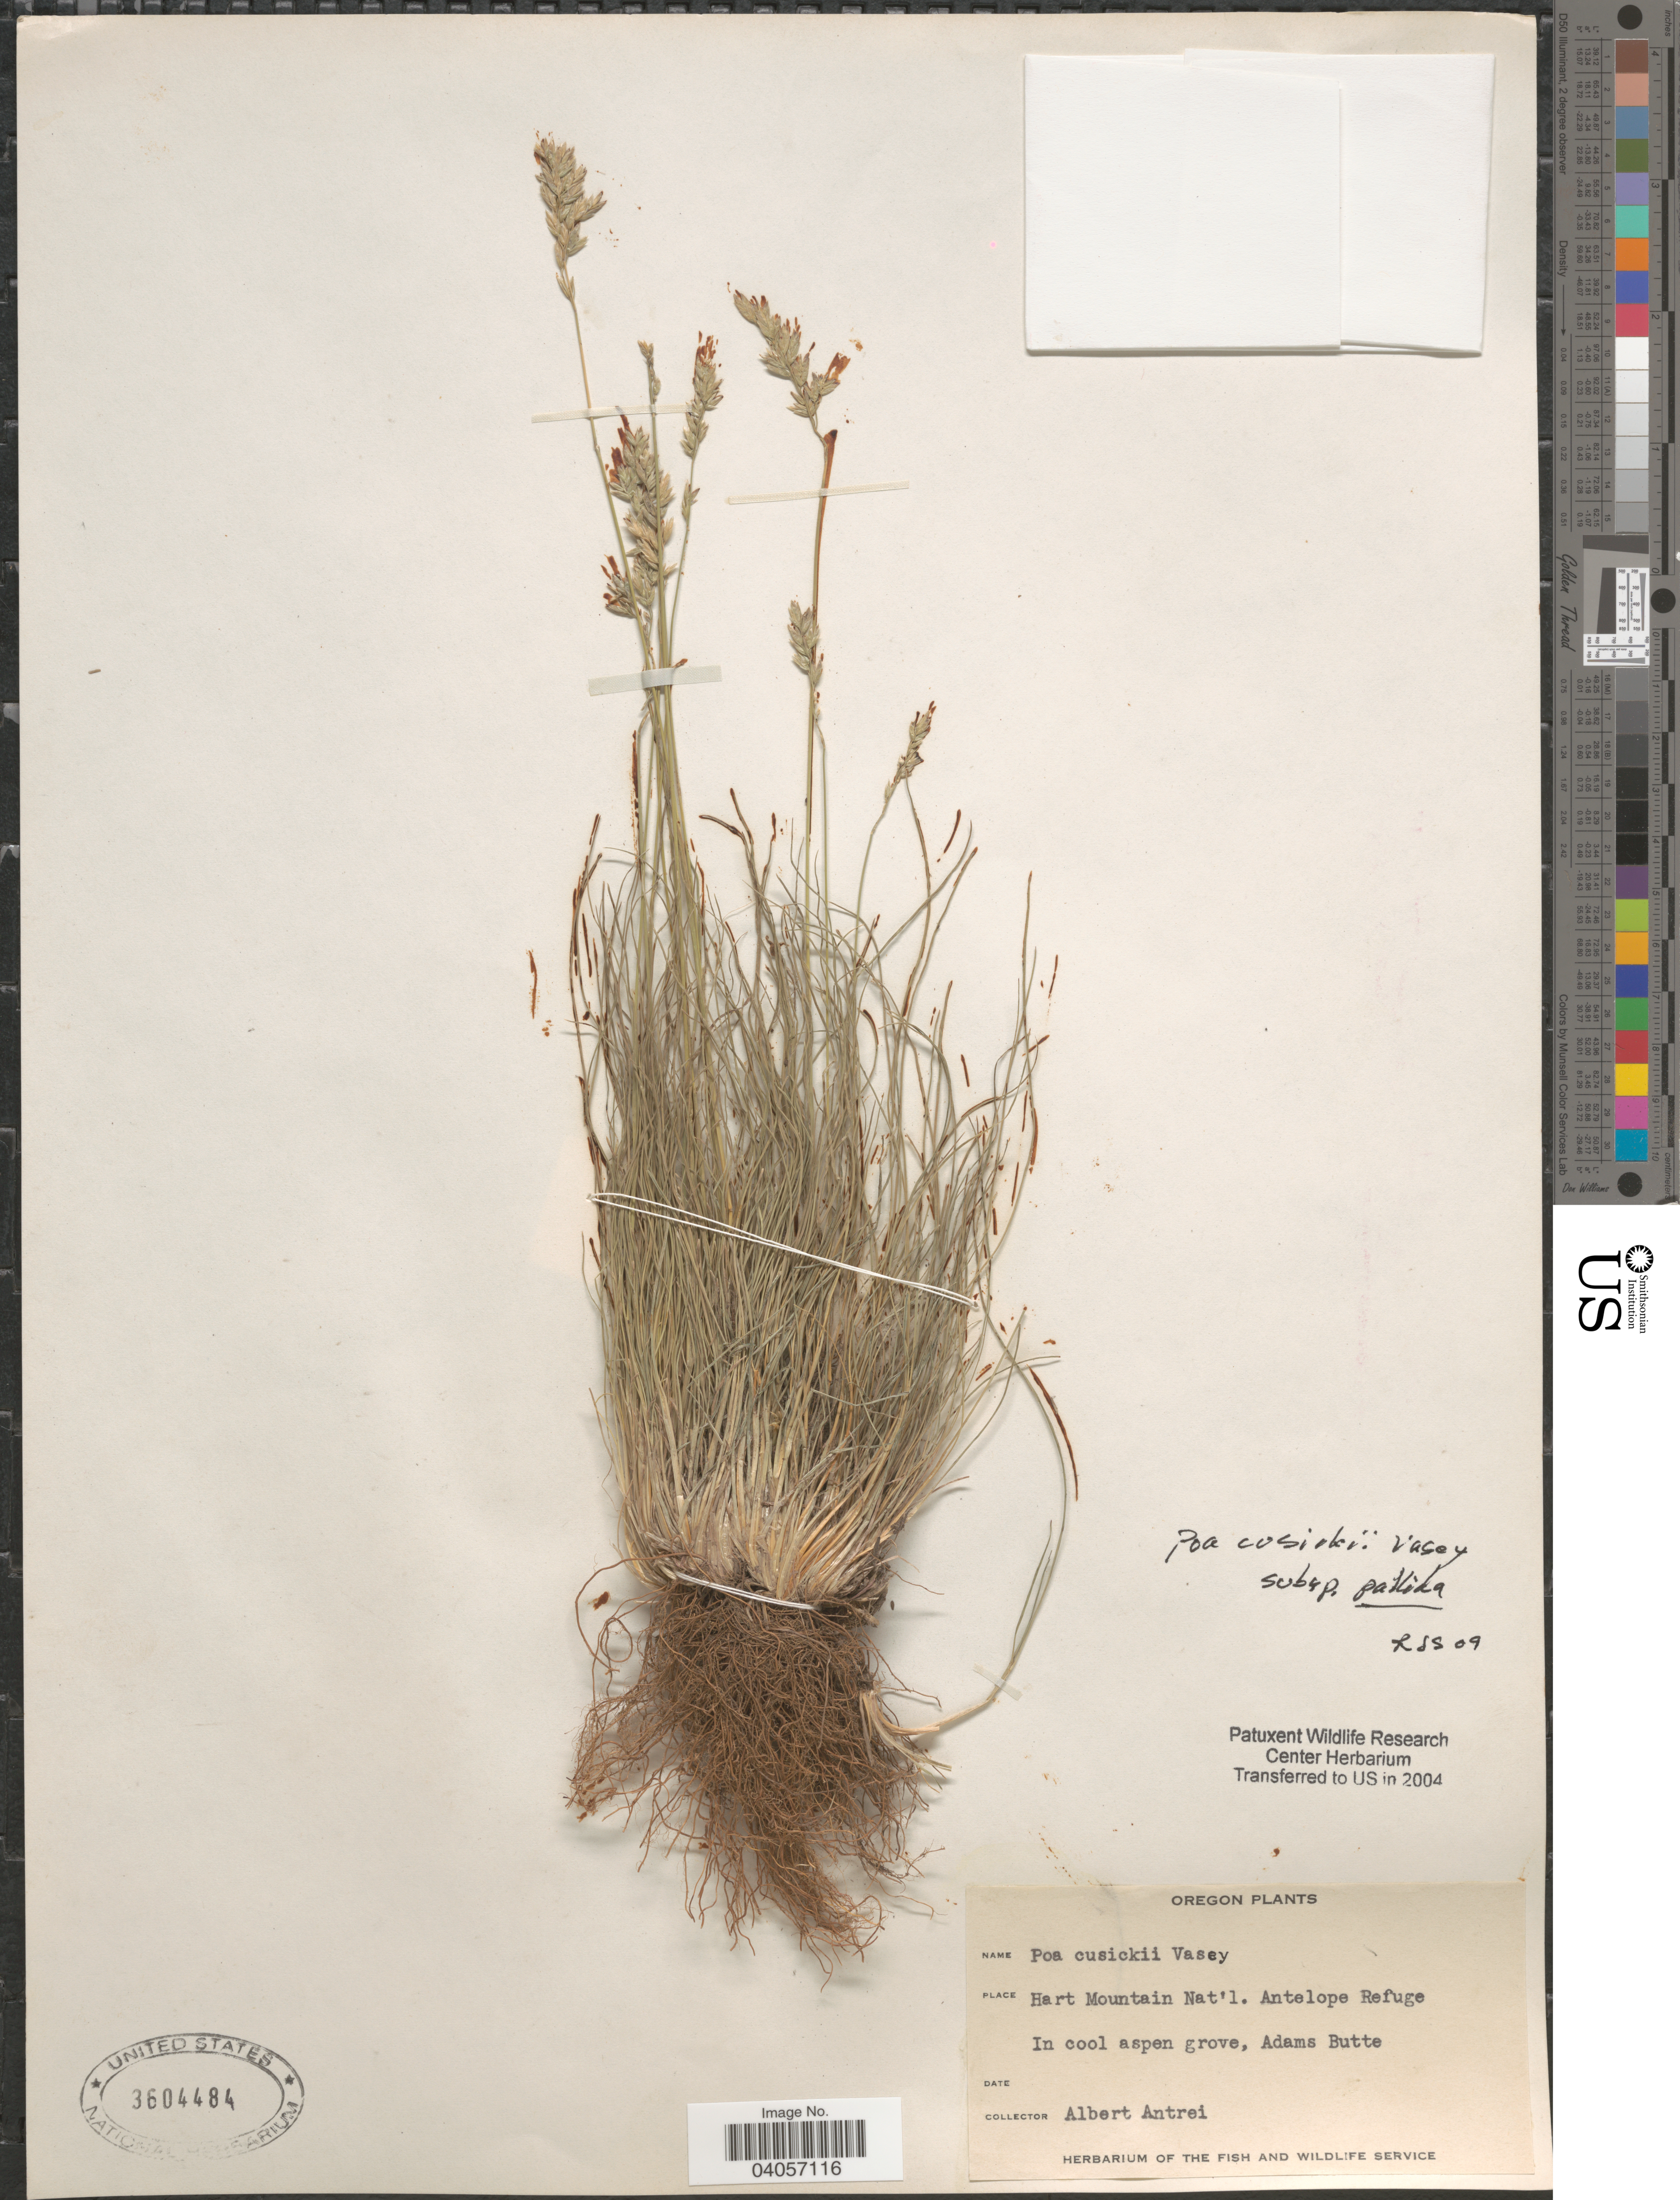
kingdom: Plantae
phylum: Tracheophyta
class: Liliopsida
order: Poales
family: Poaceae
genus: Poa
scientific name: Poa cusickii subsp. pallida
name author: Soreng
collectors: A. Antrei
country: United States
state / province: Oregon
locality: Hart Mountain Nat'l, Antelope Refuge. In cool aspen grove, Adams Butte.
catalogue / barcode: US 3604484